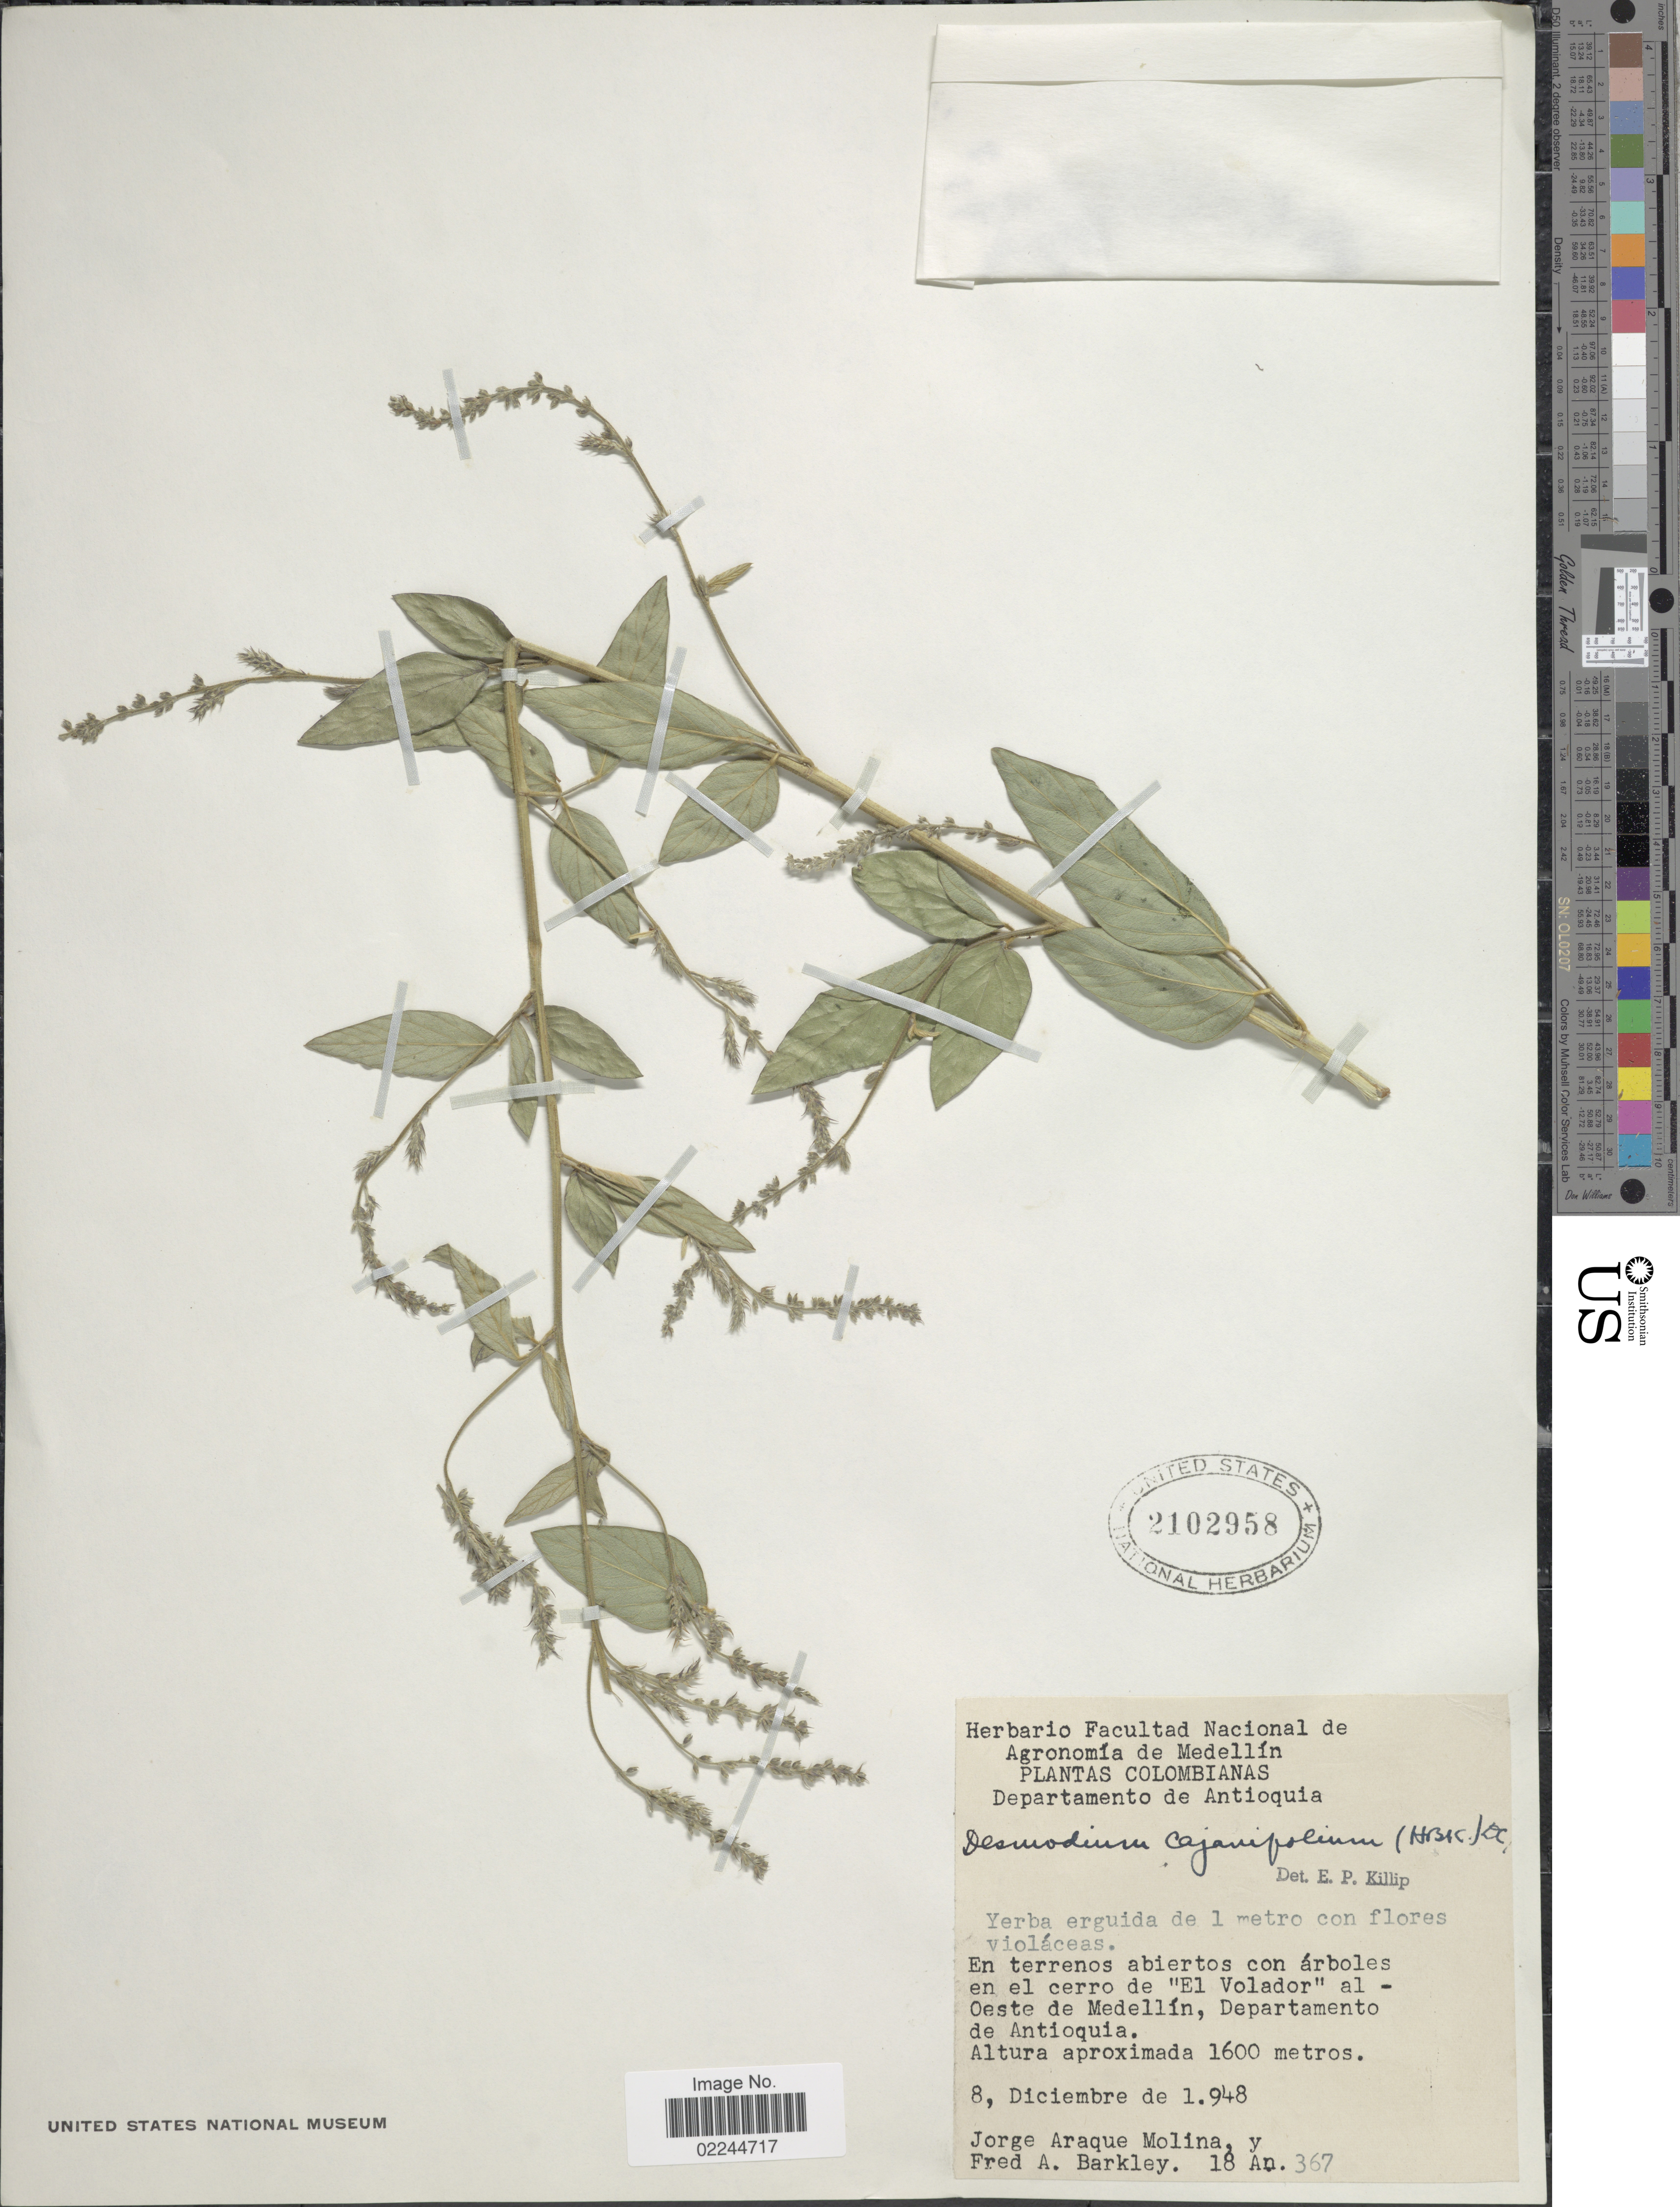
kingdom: Plantae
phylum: Tracheophyta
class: Magnoliopsida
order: Fabales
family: Fabaceae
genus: Desmodium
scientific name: Desmodium cajanifolium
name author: (Kunth) DC.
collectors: J. A. Molina & F. A. Barkley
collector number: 18An367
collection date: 1948-12-08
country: Colombia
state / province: Antioquia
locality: En terrenos abiertos con arboles en el cerro de El Volador al Oeste de Medellin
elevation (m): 1600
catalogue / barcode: US 2102958